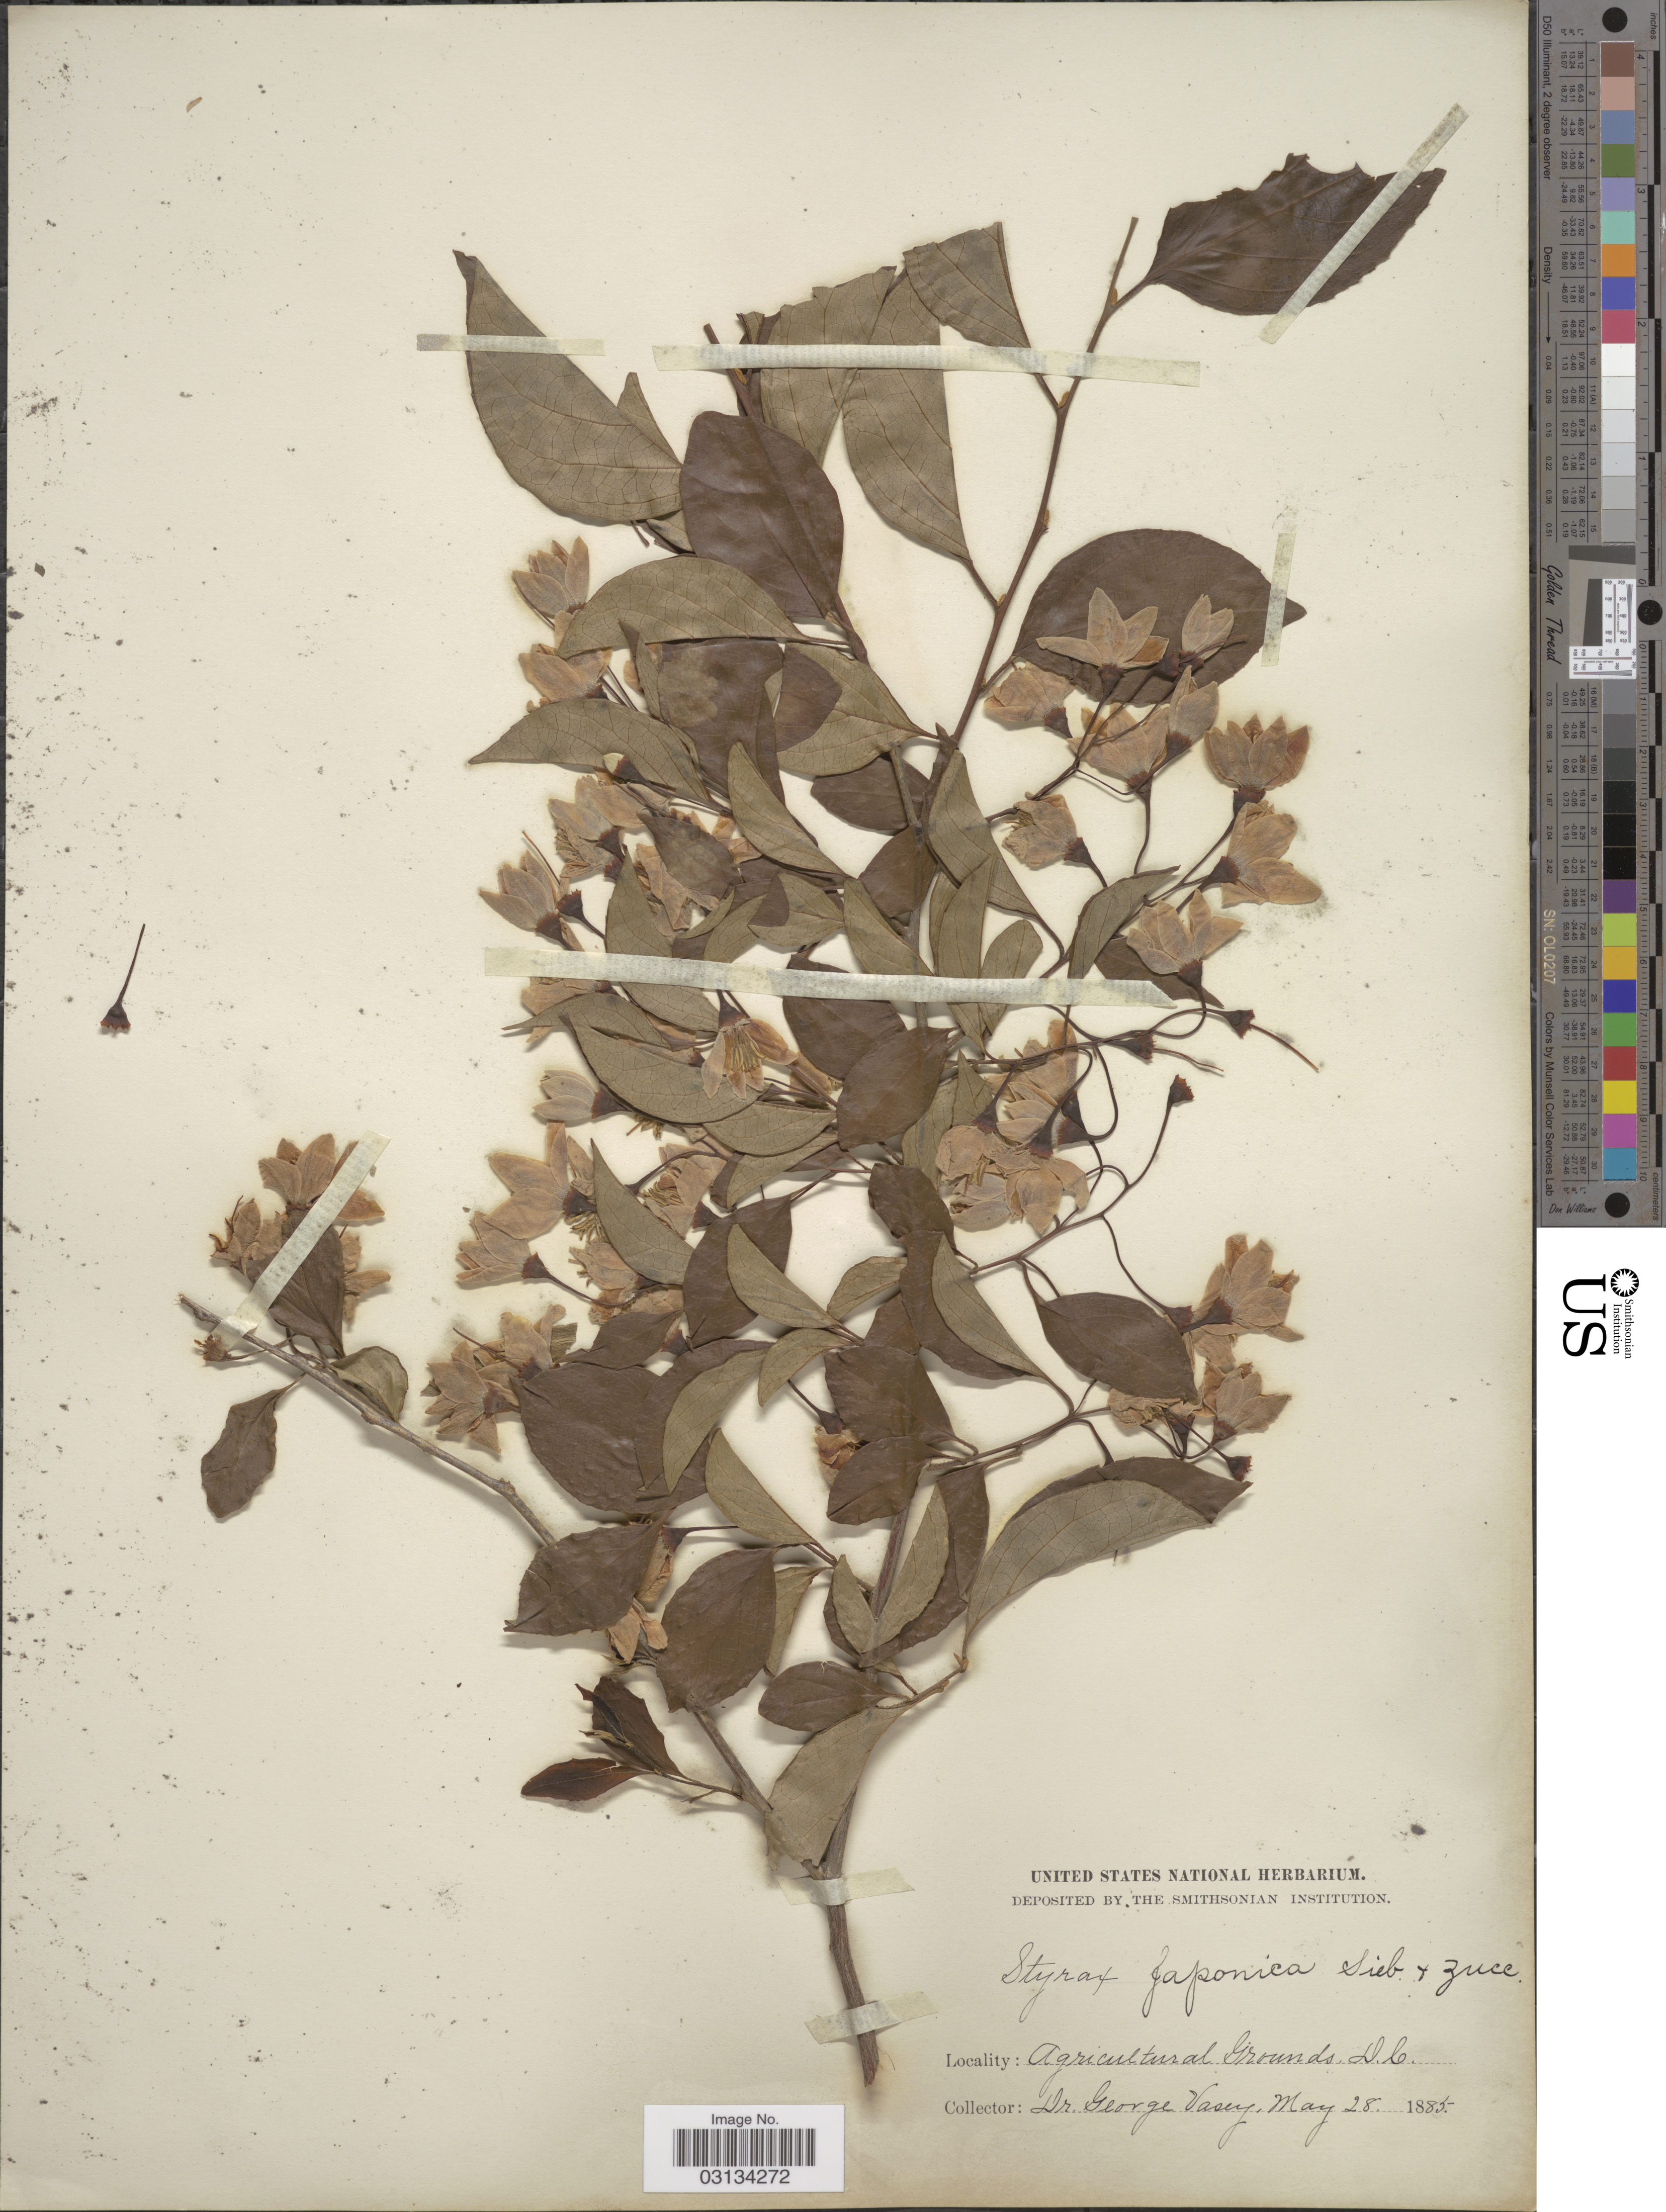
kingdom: Plantae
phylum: Tracheophyta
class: Magnoliopsida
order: Ericales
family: Styracaceae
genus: Styrax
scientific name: Styrax japonicus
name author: Siebold & Zucc.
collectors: G. Vasey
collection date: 1885-05-28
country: United States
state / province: District of Columbia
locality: Agricultural Grounds, D. C.